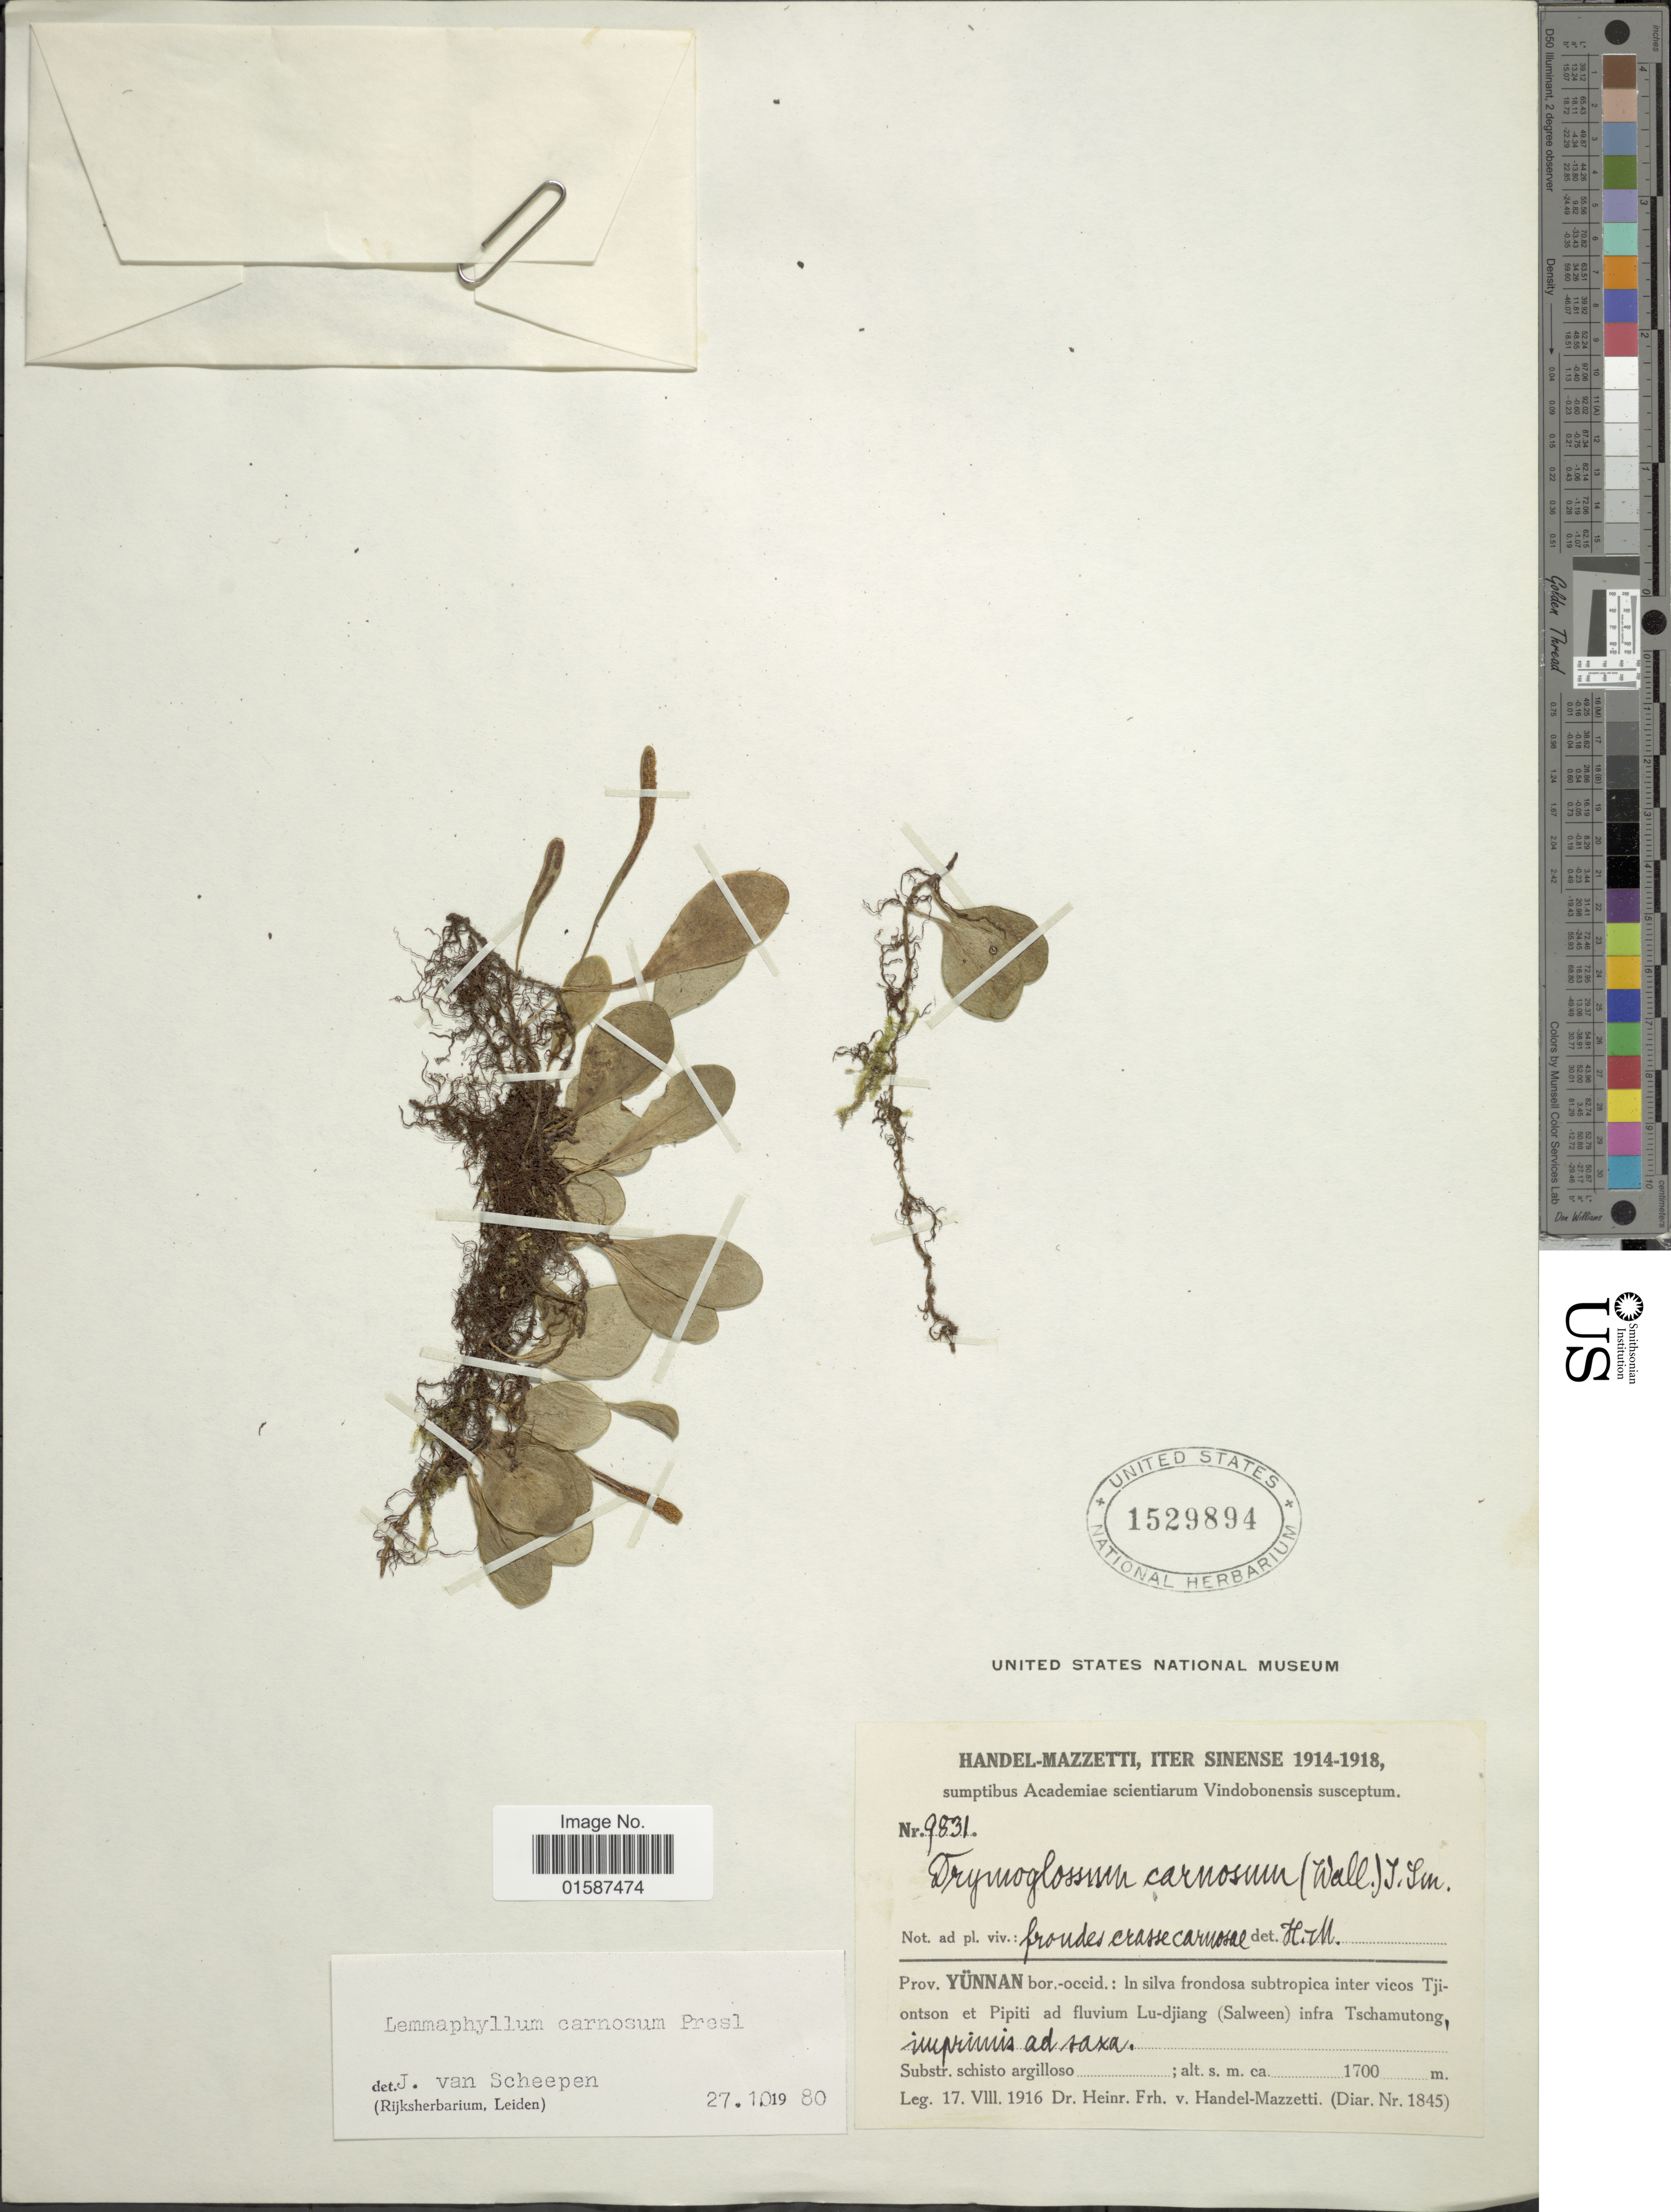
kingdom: Plantae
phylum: Tracheophyta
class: Polypodiopsida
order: Polypodiales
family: Polypodiaceae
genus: Lemmaphyllum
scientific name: Lemmaphyllum carnosum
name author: (J. Sm. ex Hook.) C. Presl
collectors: H. Handel-Mazzetti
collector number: Diar 1845/9831*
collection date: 1916-08-17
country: China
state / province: Yunnan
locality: Yunnan bor.-occid.: in silva frondosa subtropica inter vicos Tjiontson et pipiti ad fluvium Lu-djiang (Salween) infra tschamutong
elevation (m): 1700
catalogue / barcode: US 1529894